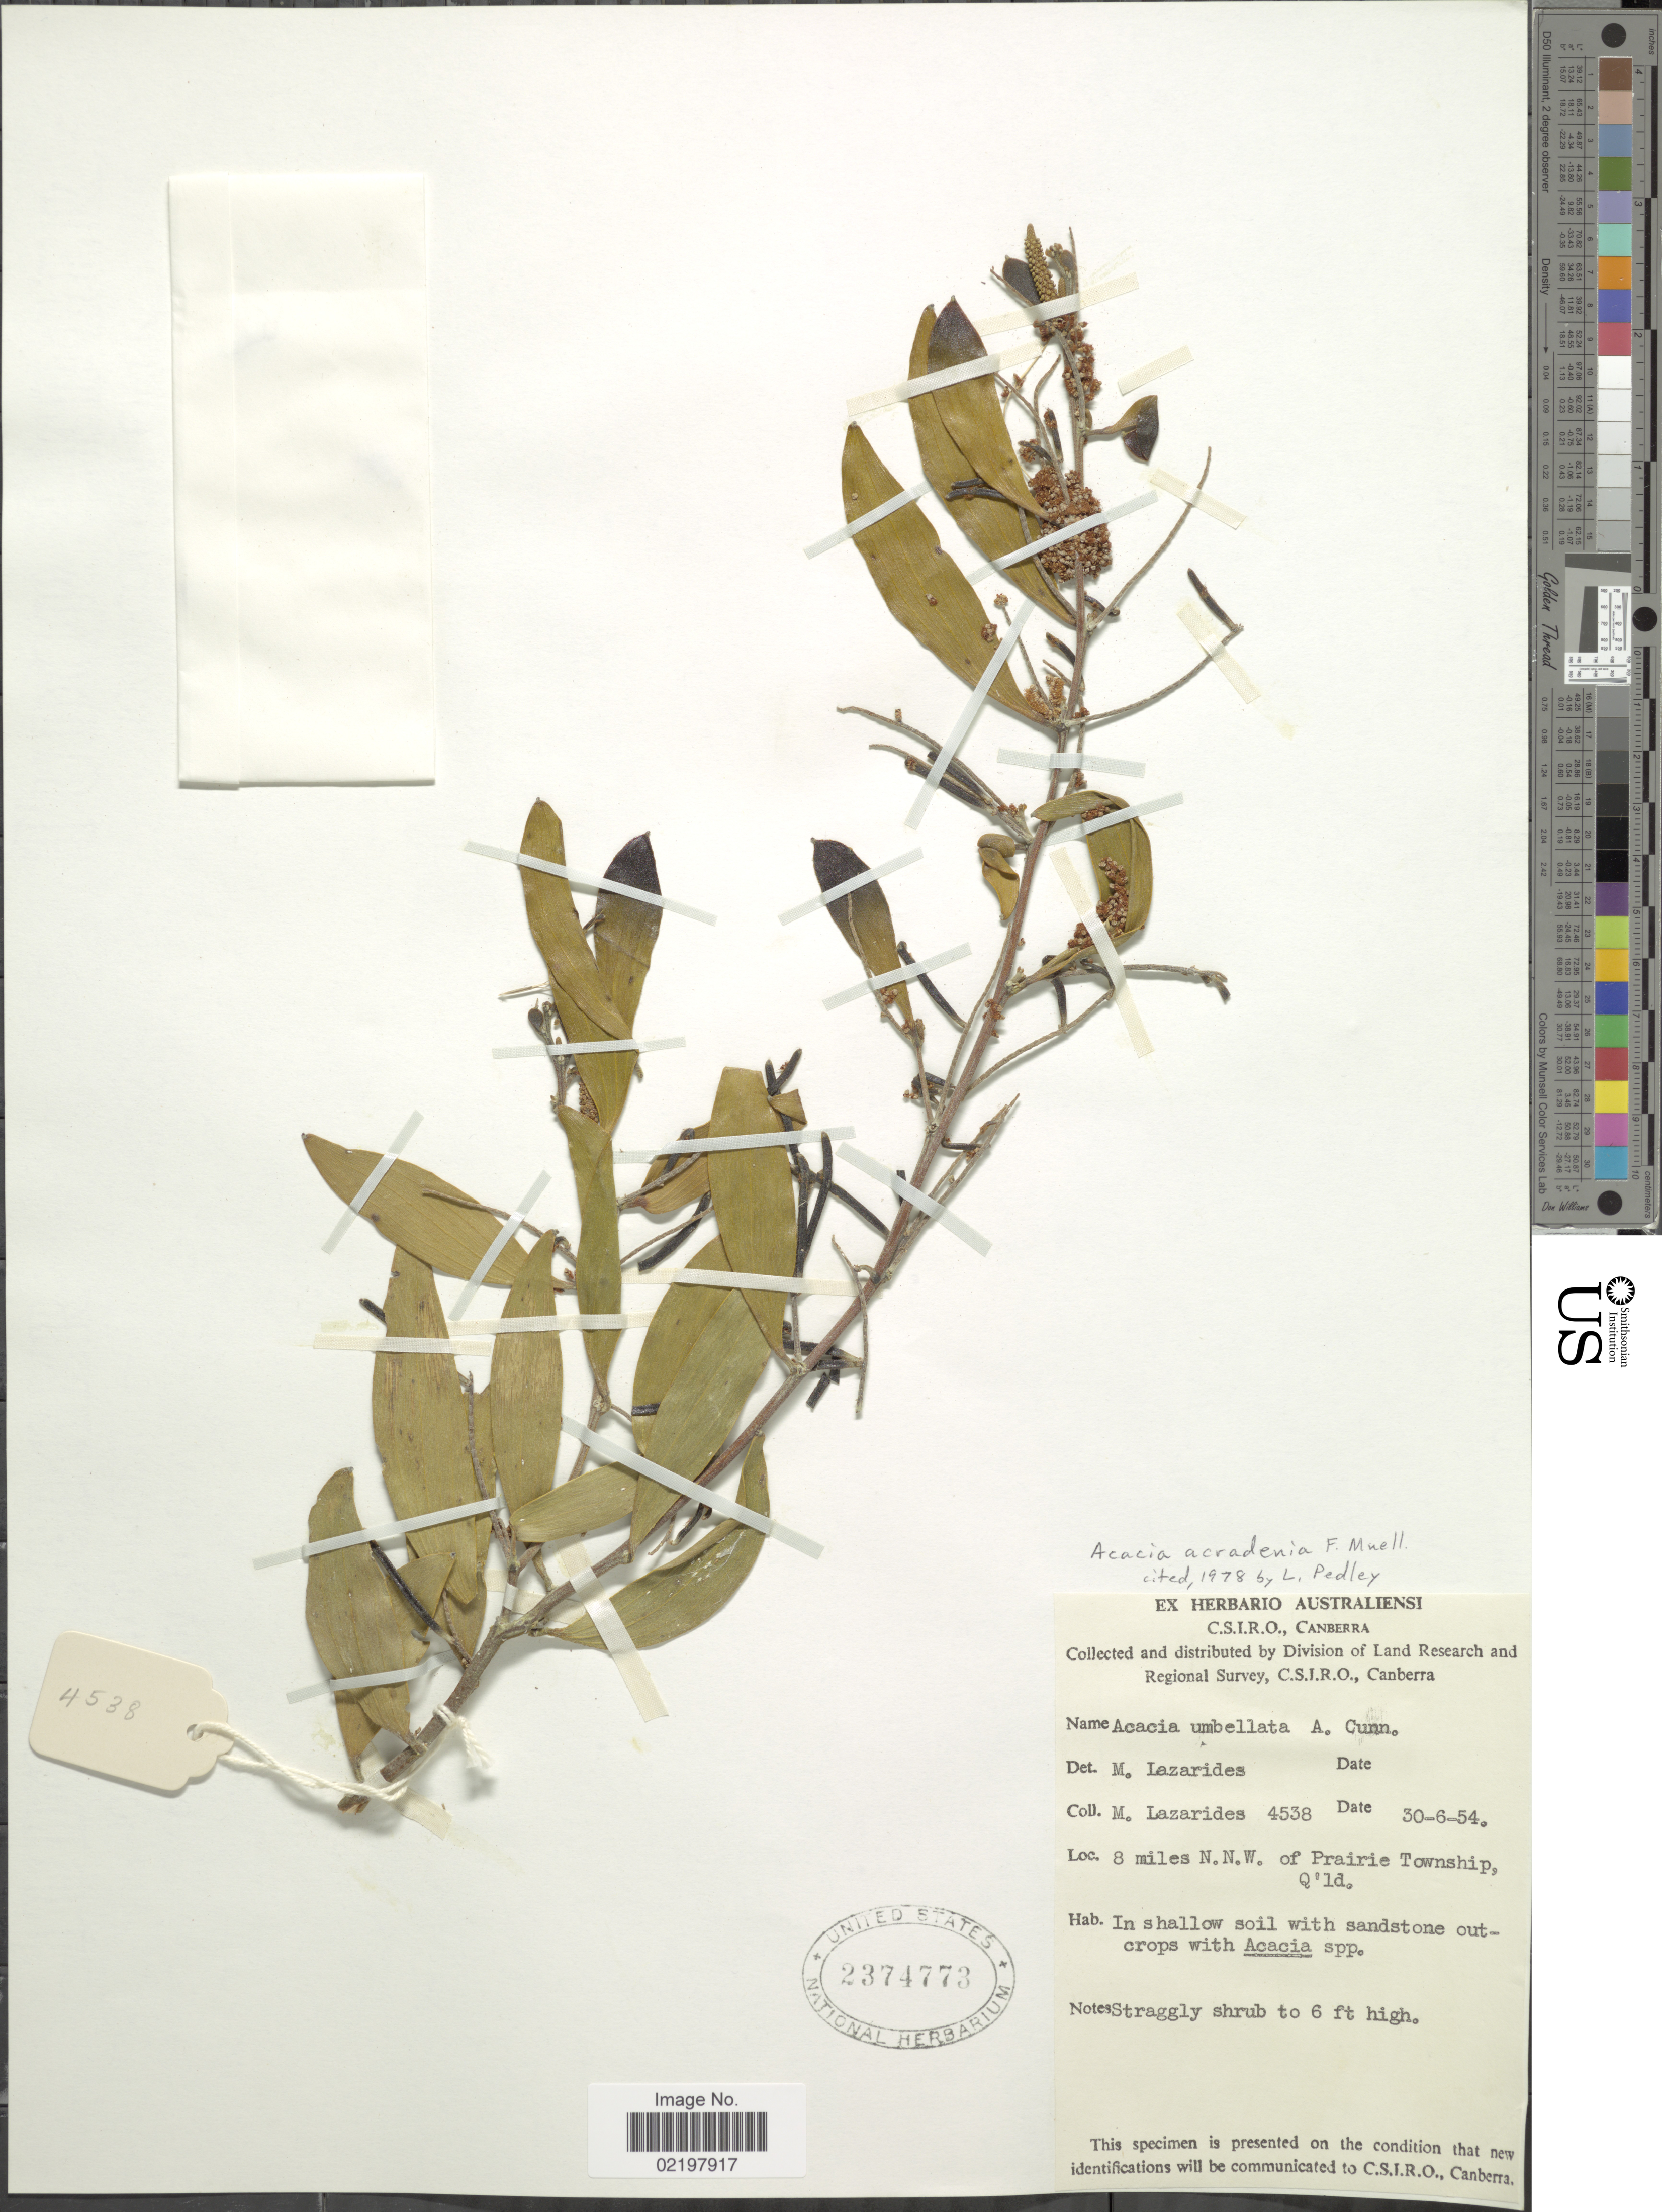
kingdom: Plantae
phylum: Tracheophyta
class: Magnoliopsida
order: Fabales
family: Fabaceae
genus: Acacia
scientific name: Acacia acradenia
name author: F. Muell.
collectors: M. Lazarides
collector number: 4538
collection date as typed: Transcribed d/m/y: 30/6/54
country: Australia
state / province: Queensland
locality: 8 miles N.N.W. of Prairie Township, Q' ld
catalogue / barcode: US 2374773